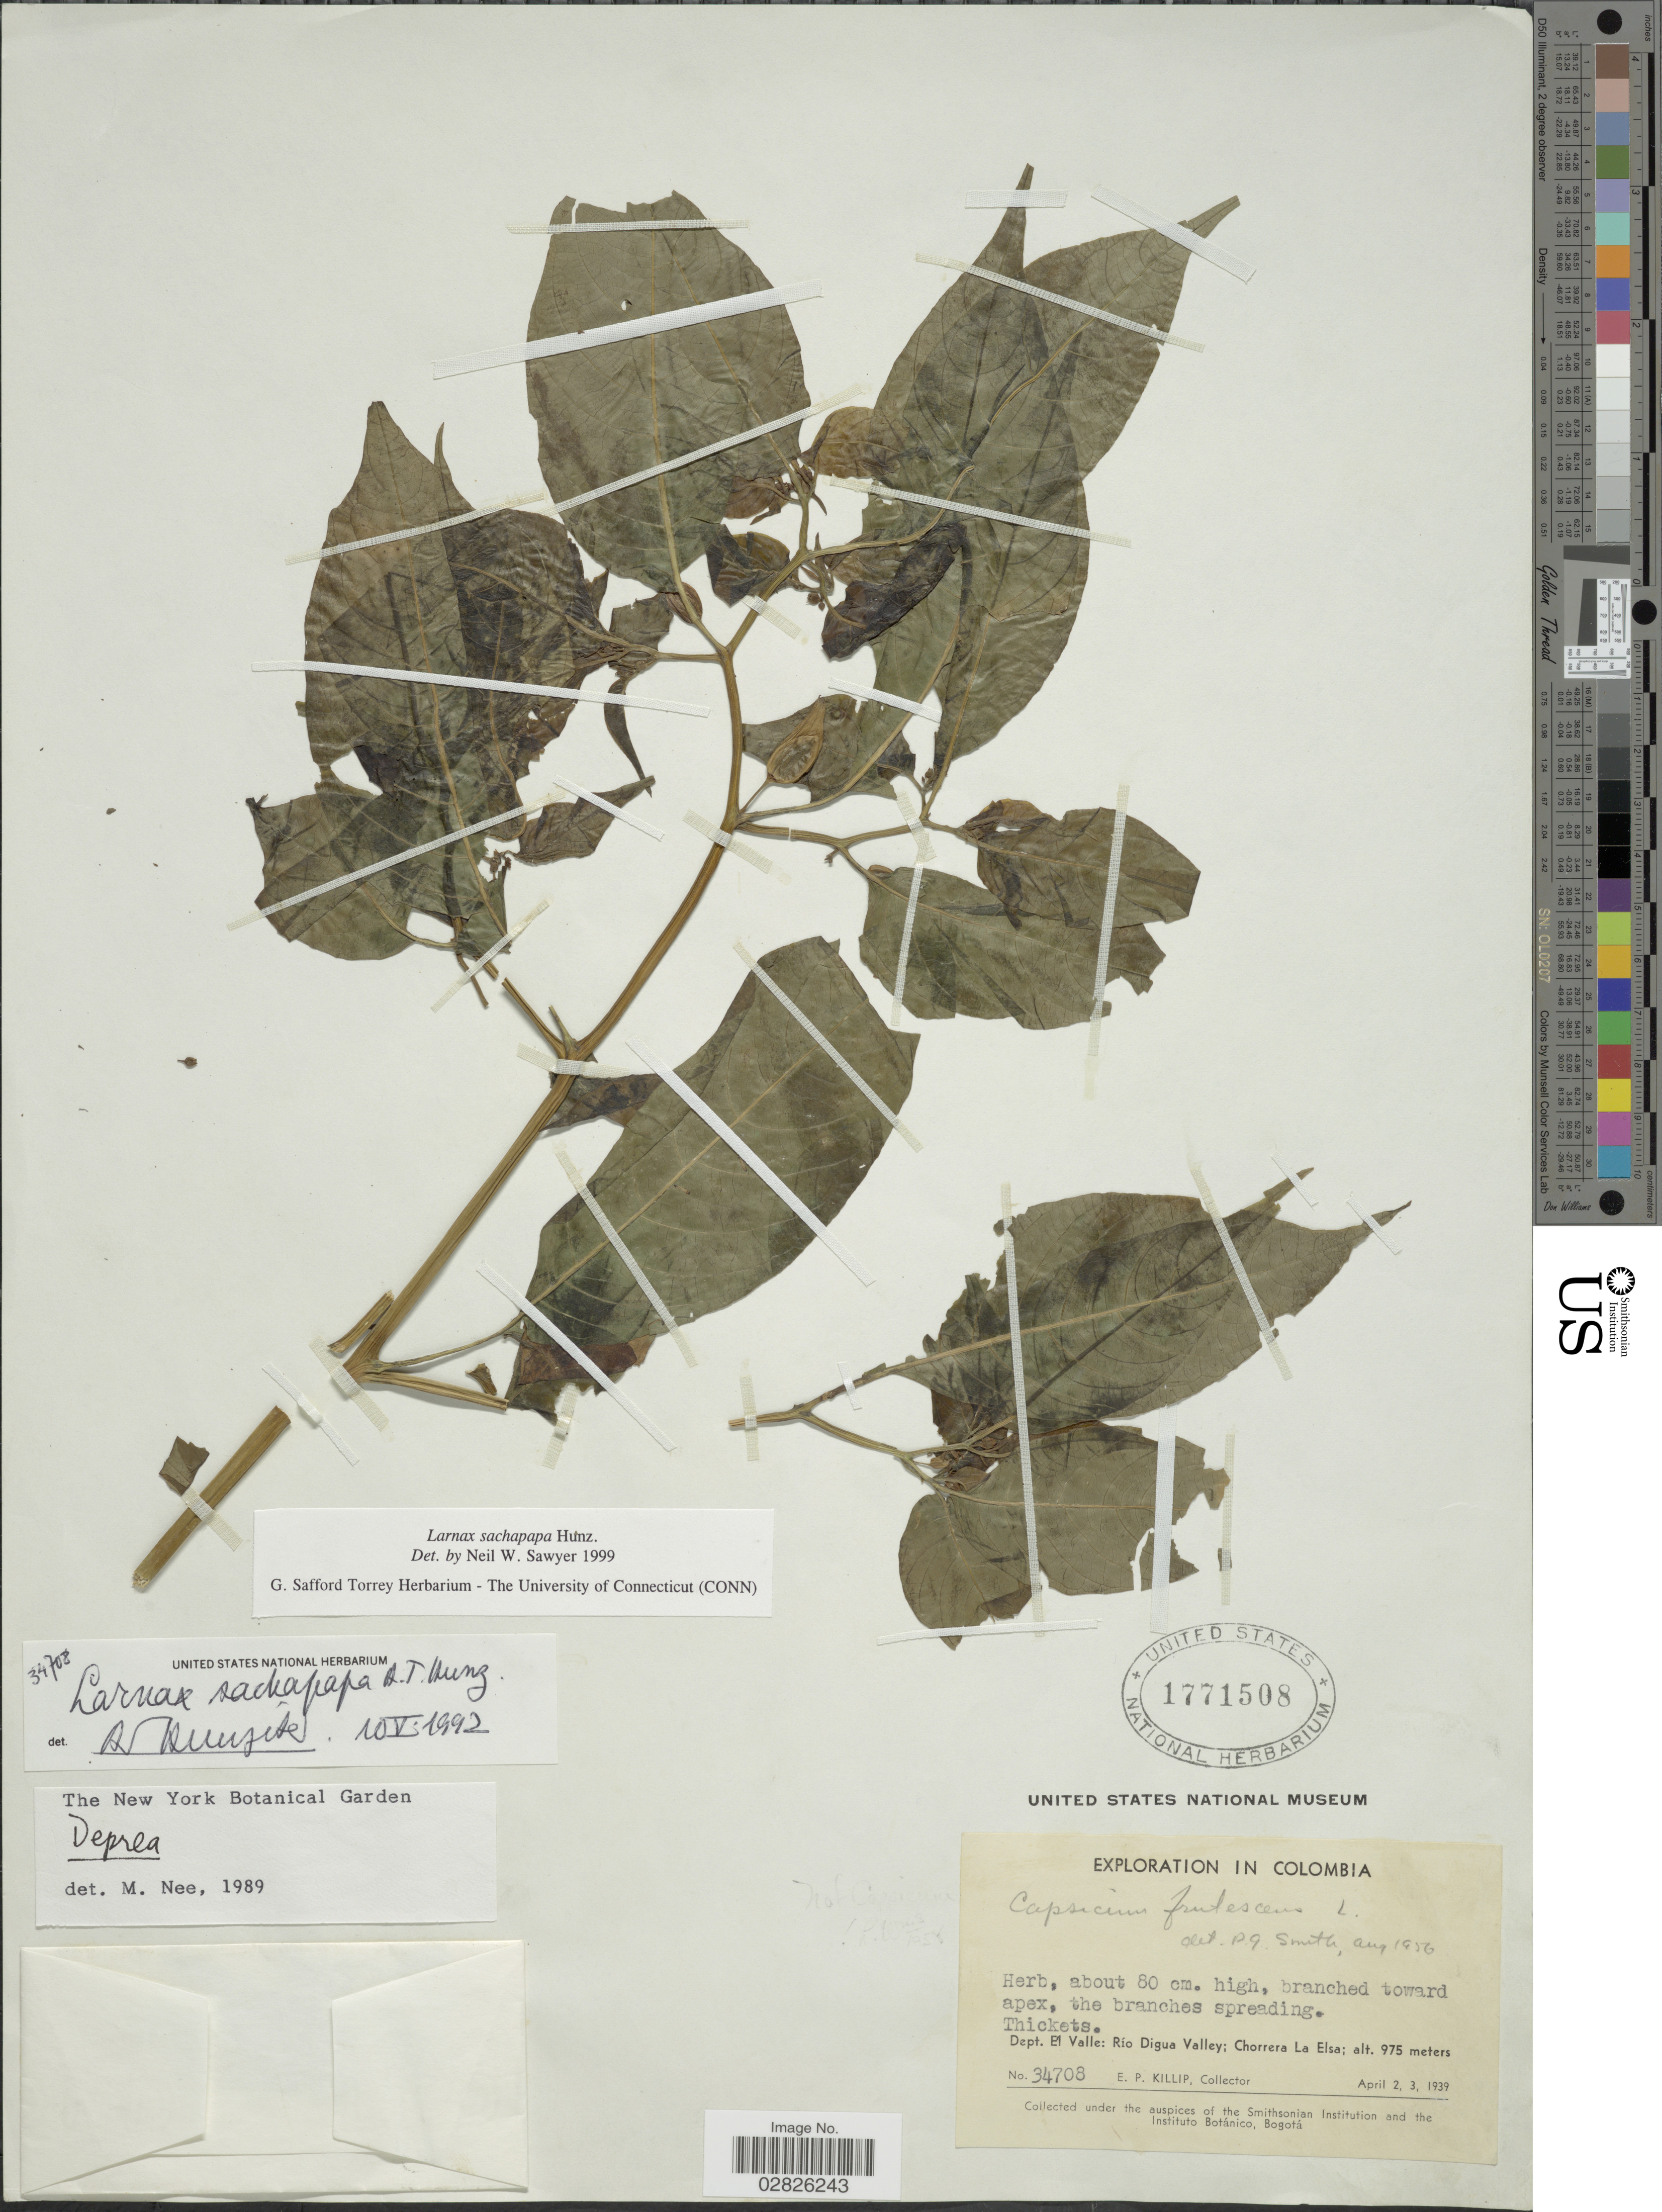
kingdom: Plantae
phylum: Tracheophyta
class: Magnoliopsida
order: Solanales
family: Solanaceae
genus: Larnax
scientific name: Larnax sachapapa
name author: Hunz.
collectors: E. P. Killip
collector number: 34708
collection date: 1939-04-02/1939-04-03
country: Colombia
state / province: Valle del Cauca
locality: Dept. El Valle: Río Digua Valley; Chorrera La Elsa.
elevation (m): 975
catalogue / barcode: US 1771508